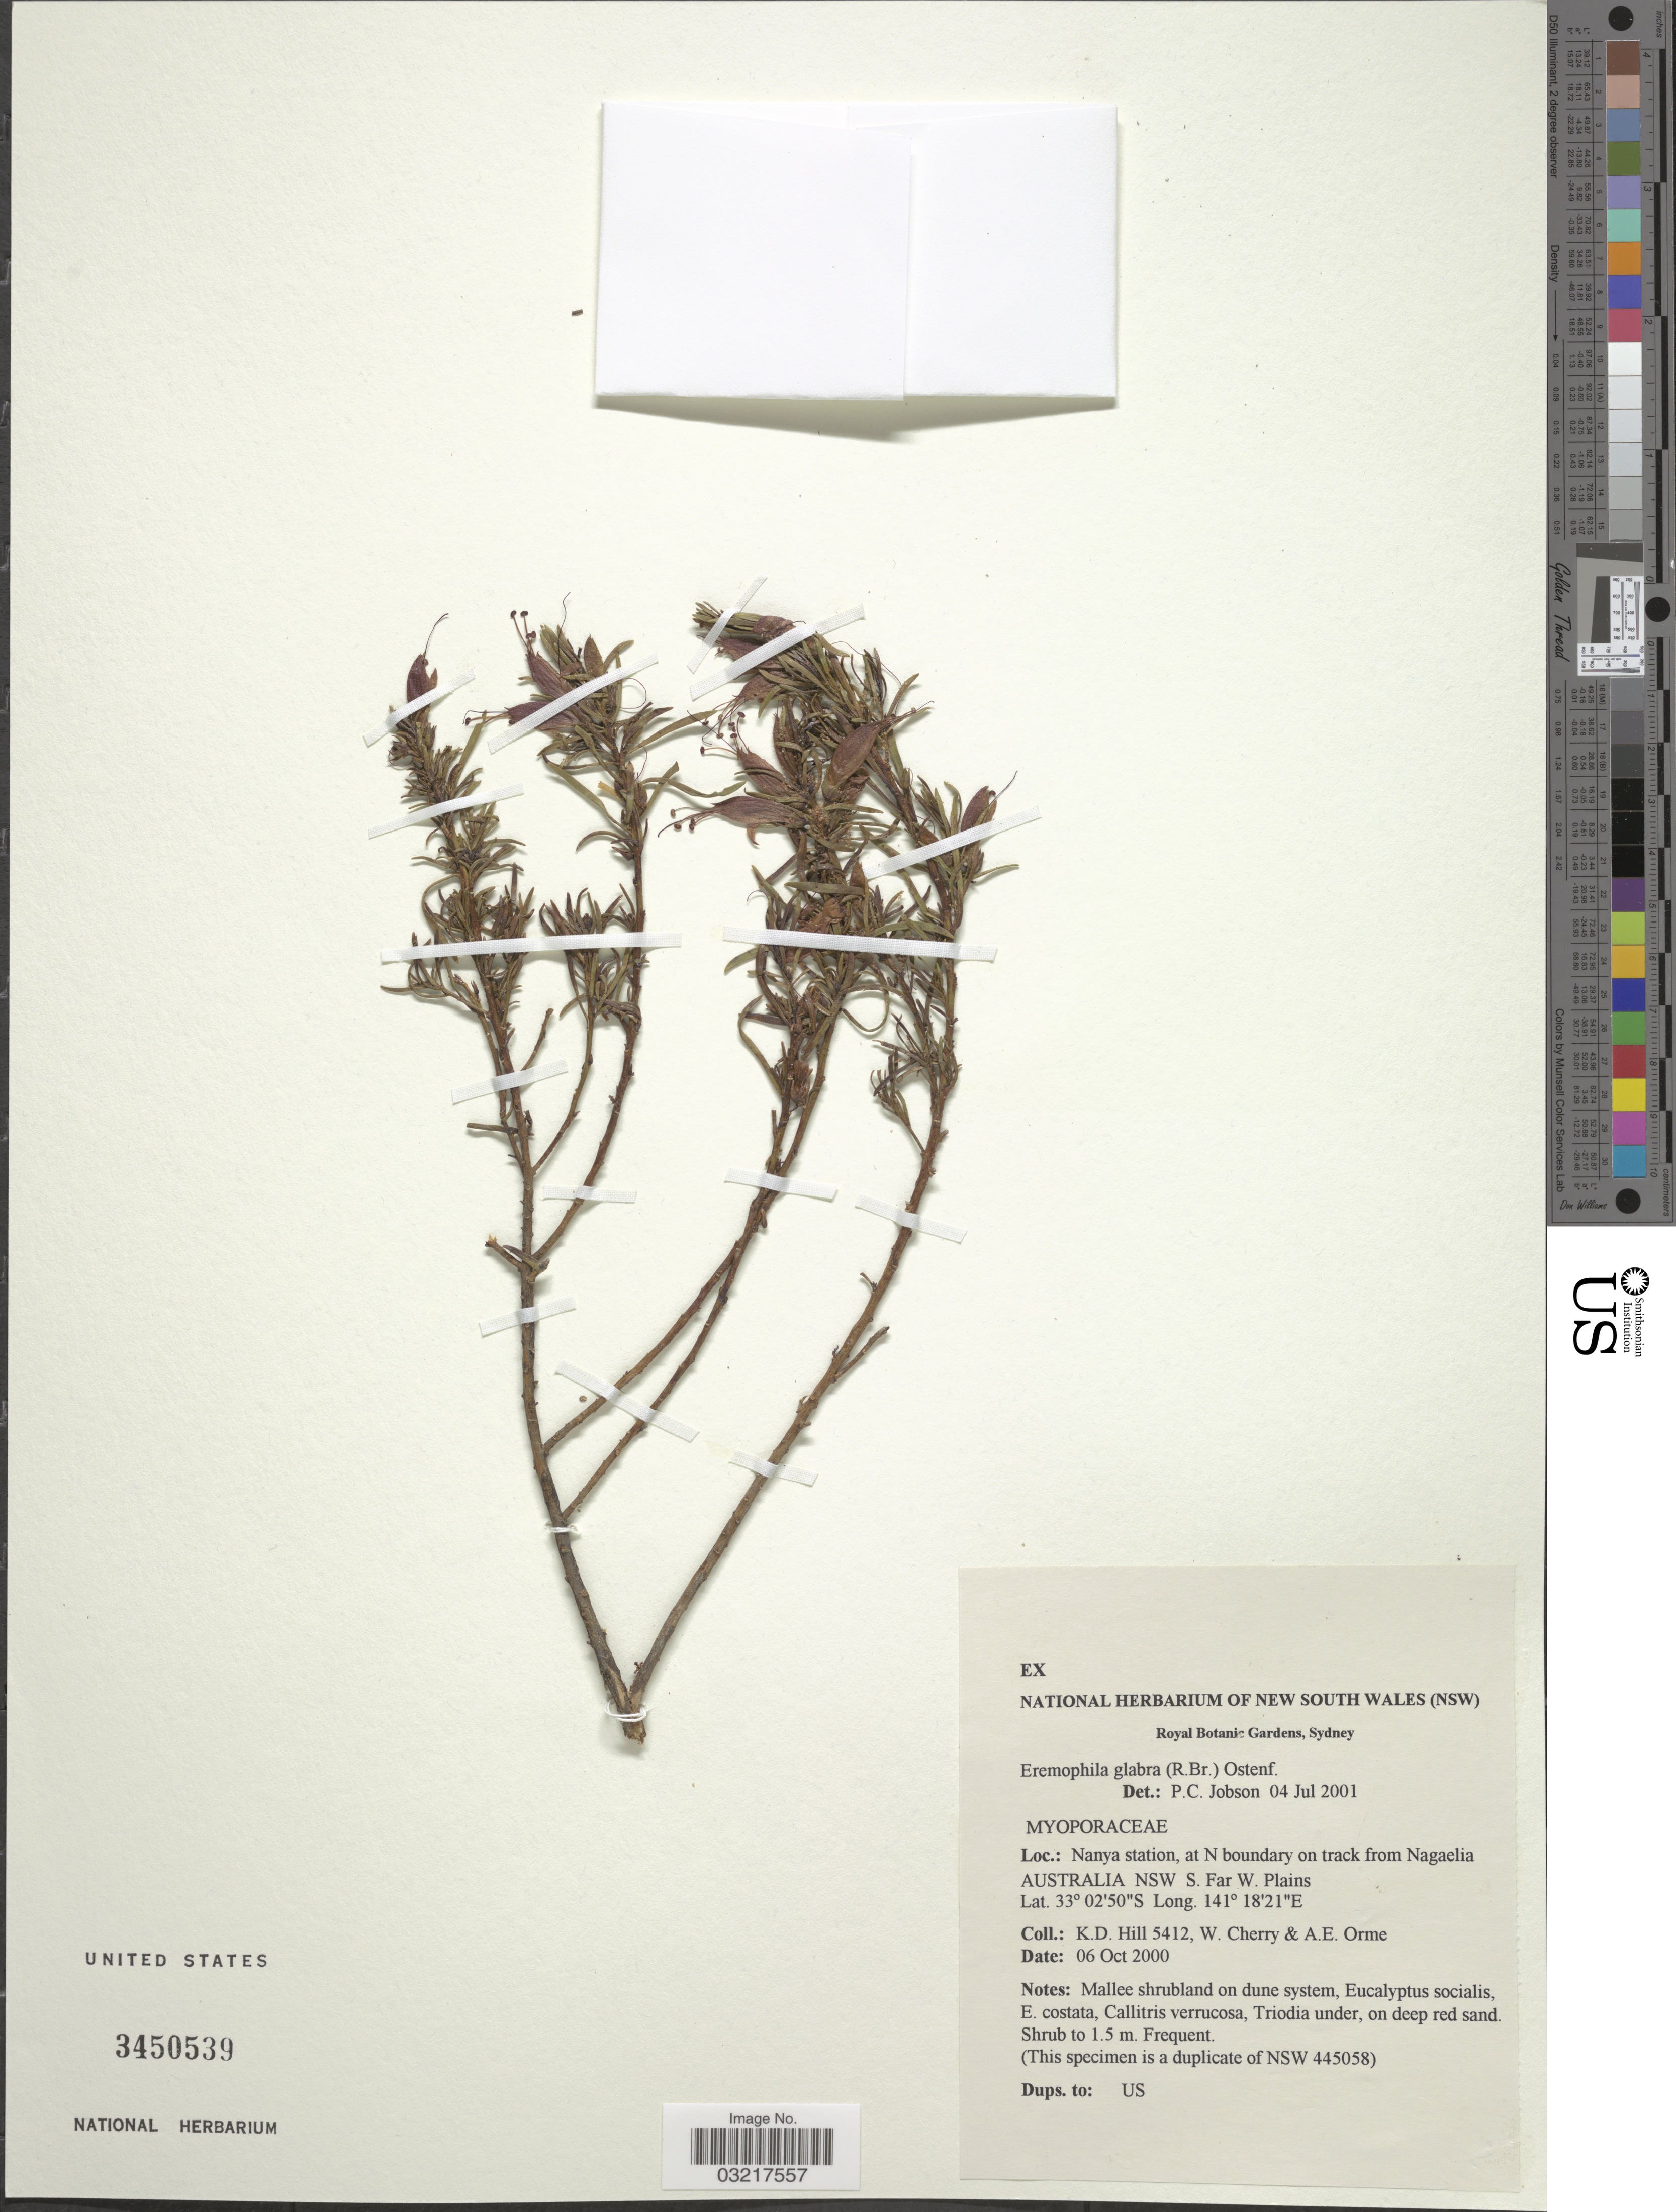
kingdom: Plantae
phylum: Tracheophyta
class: Magnoliopsida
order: Lamiales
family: Scrophulariaceae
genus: Eremophila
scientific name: Eremophila glabra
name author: (R. Br.) Ostenf.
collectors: K. D. Hill, W. A. Cherry & A. Orme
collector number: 5412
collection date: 2000-10-06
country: Australia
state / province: New South Wales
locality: Nanya station, at N boundary on track from Nagaelia. NSW S. Far W. Plains.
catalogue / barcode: US 3450539